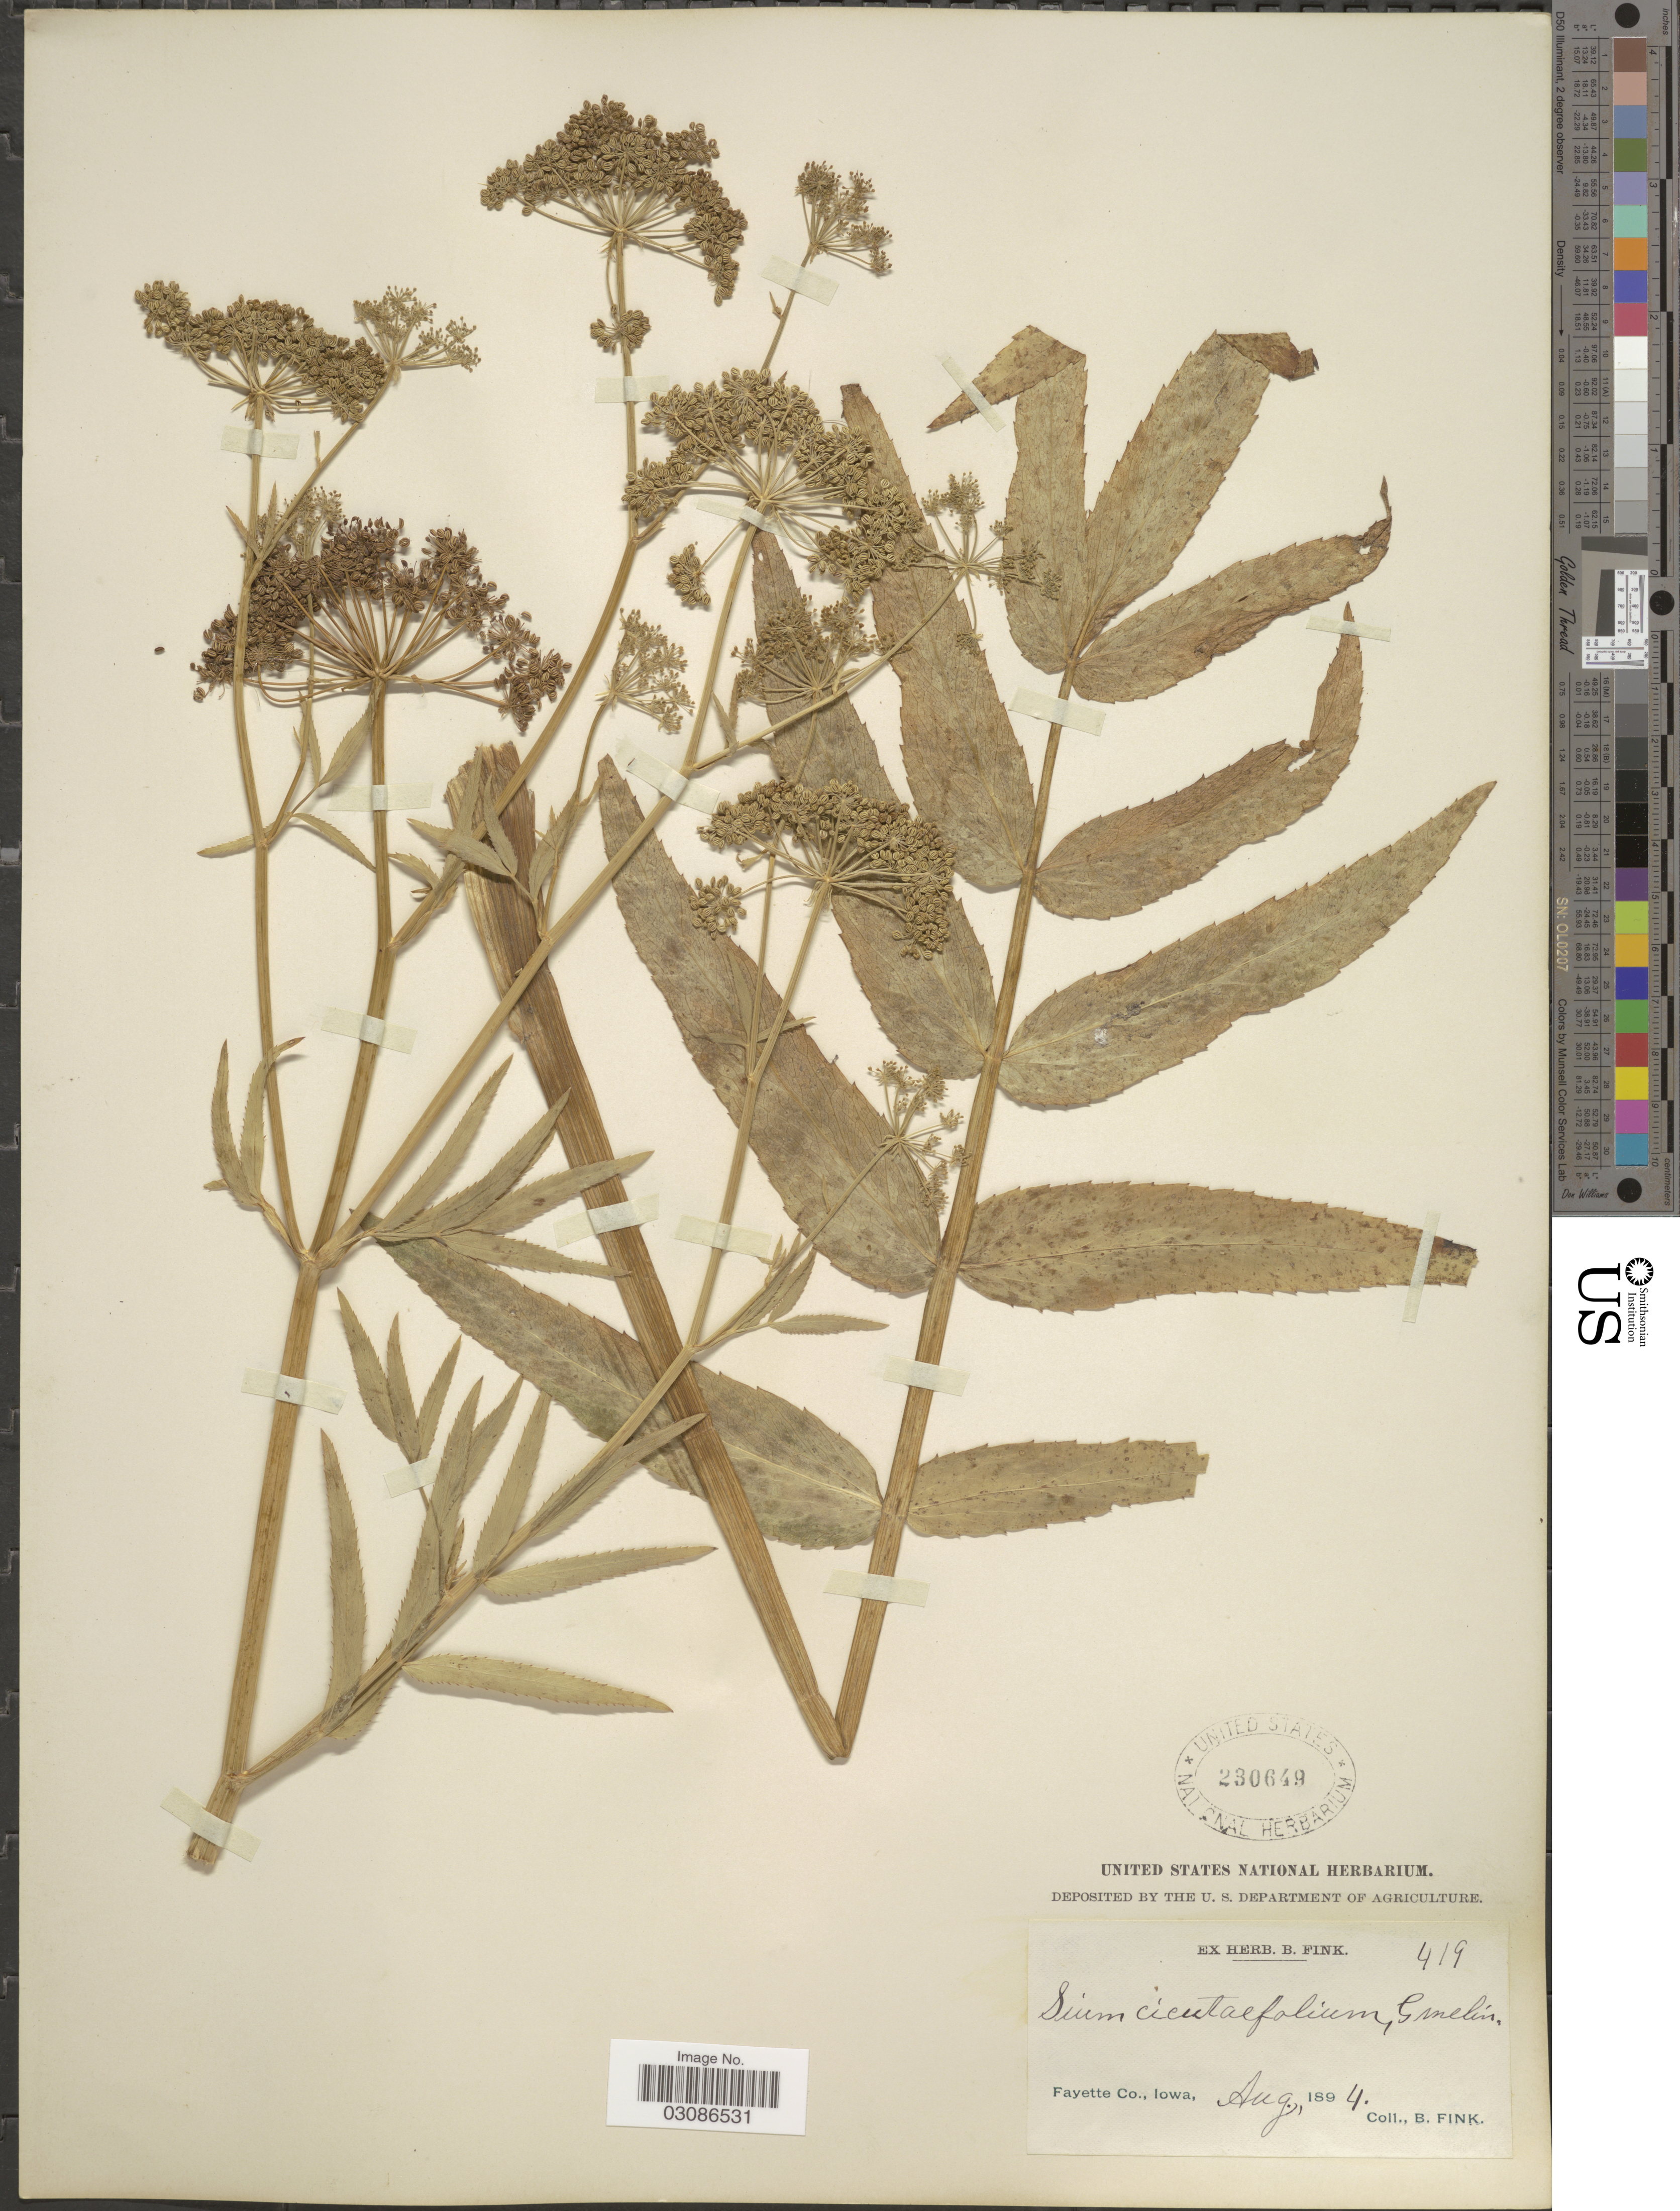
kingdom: Plantae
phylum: Tracheophyta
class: Magnoliopsida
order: Apiales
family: Apiaceae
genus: Sium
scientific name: Sium suave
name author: Walter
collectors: B. Fink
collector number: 419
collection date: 1894-08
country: United States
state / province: Iowa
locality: Fayette Co.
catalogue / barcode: US 230649